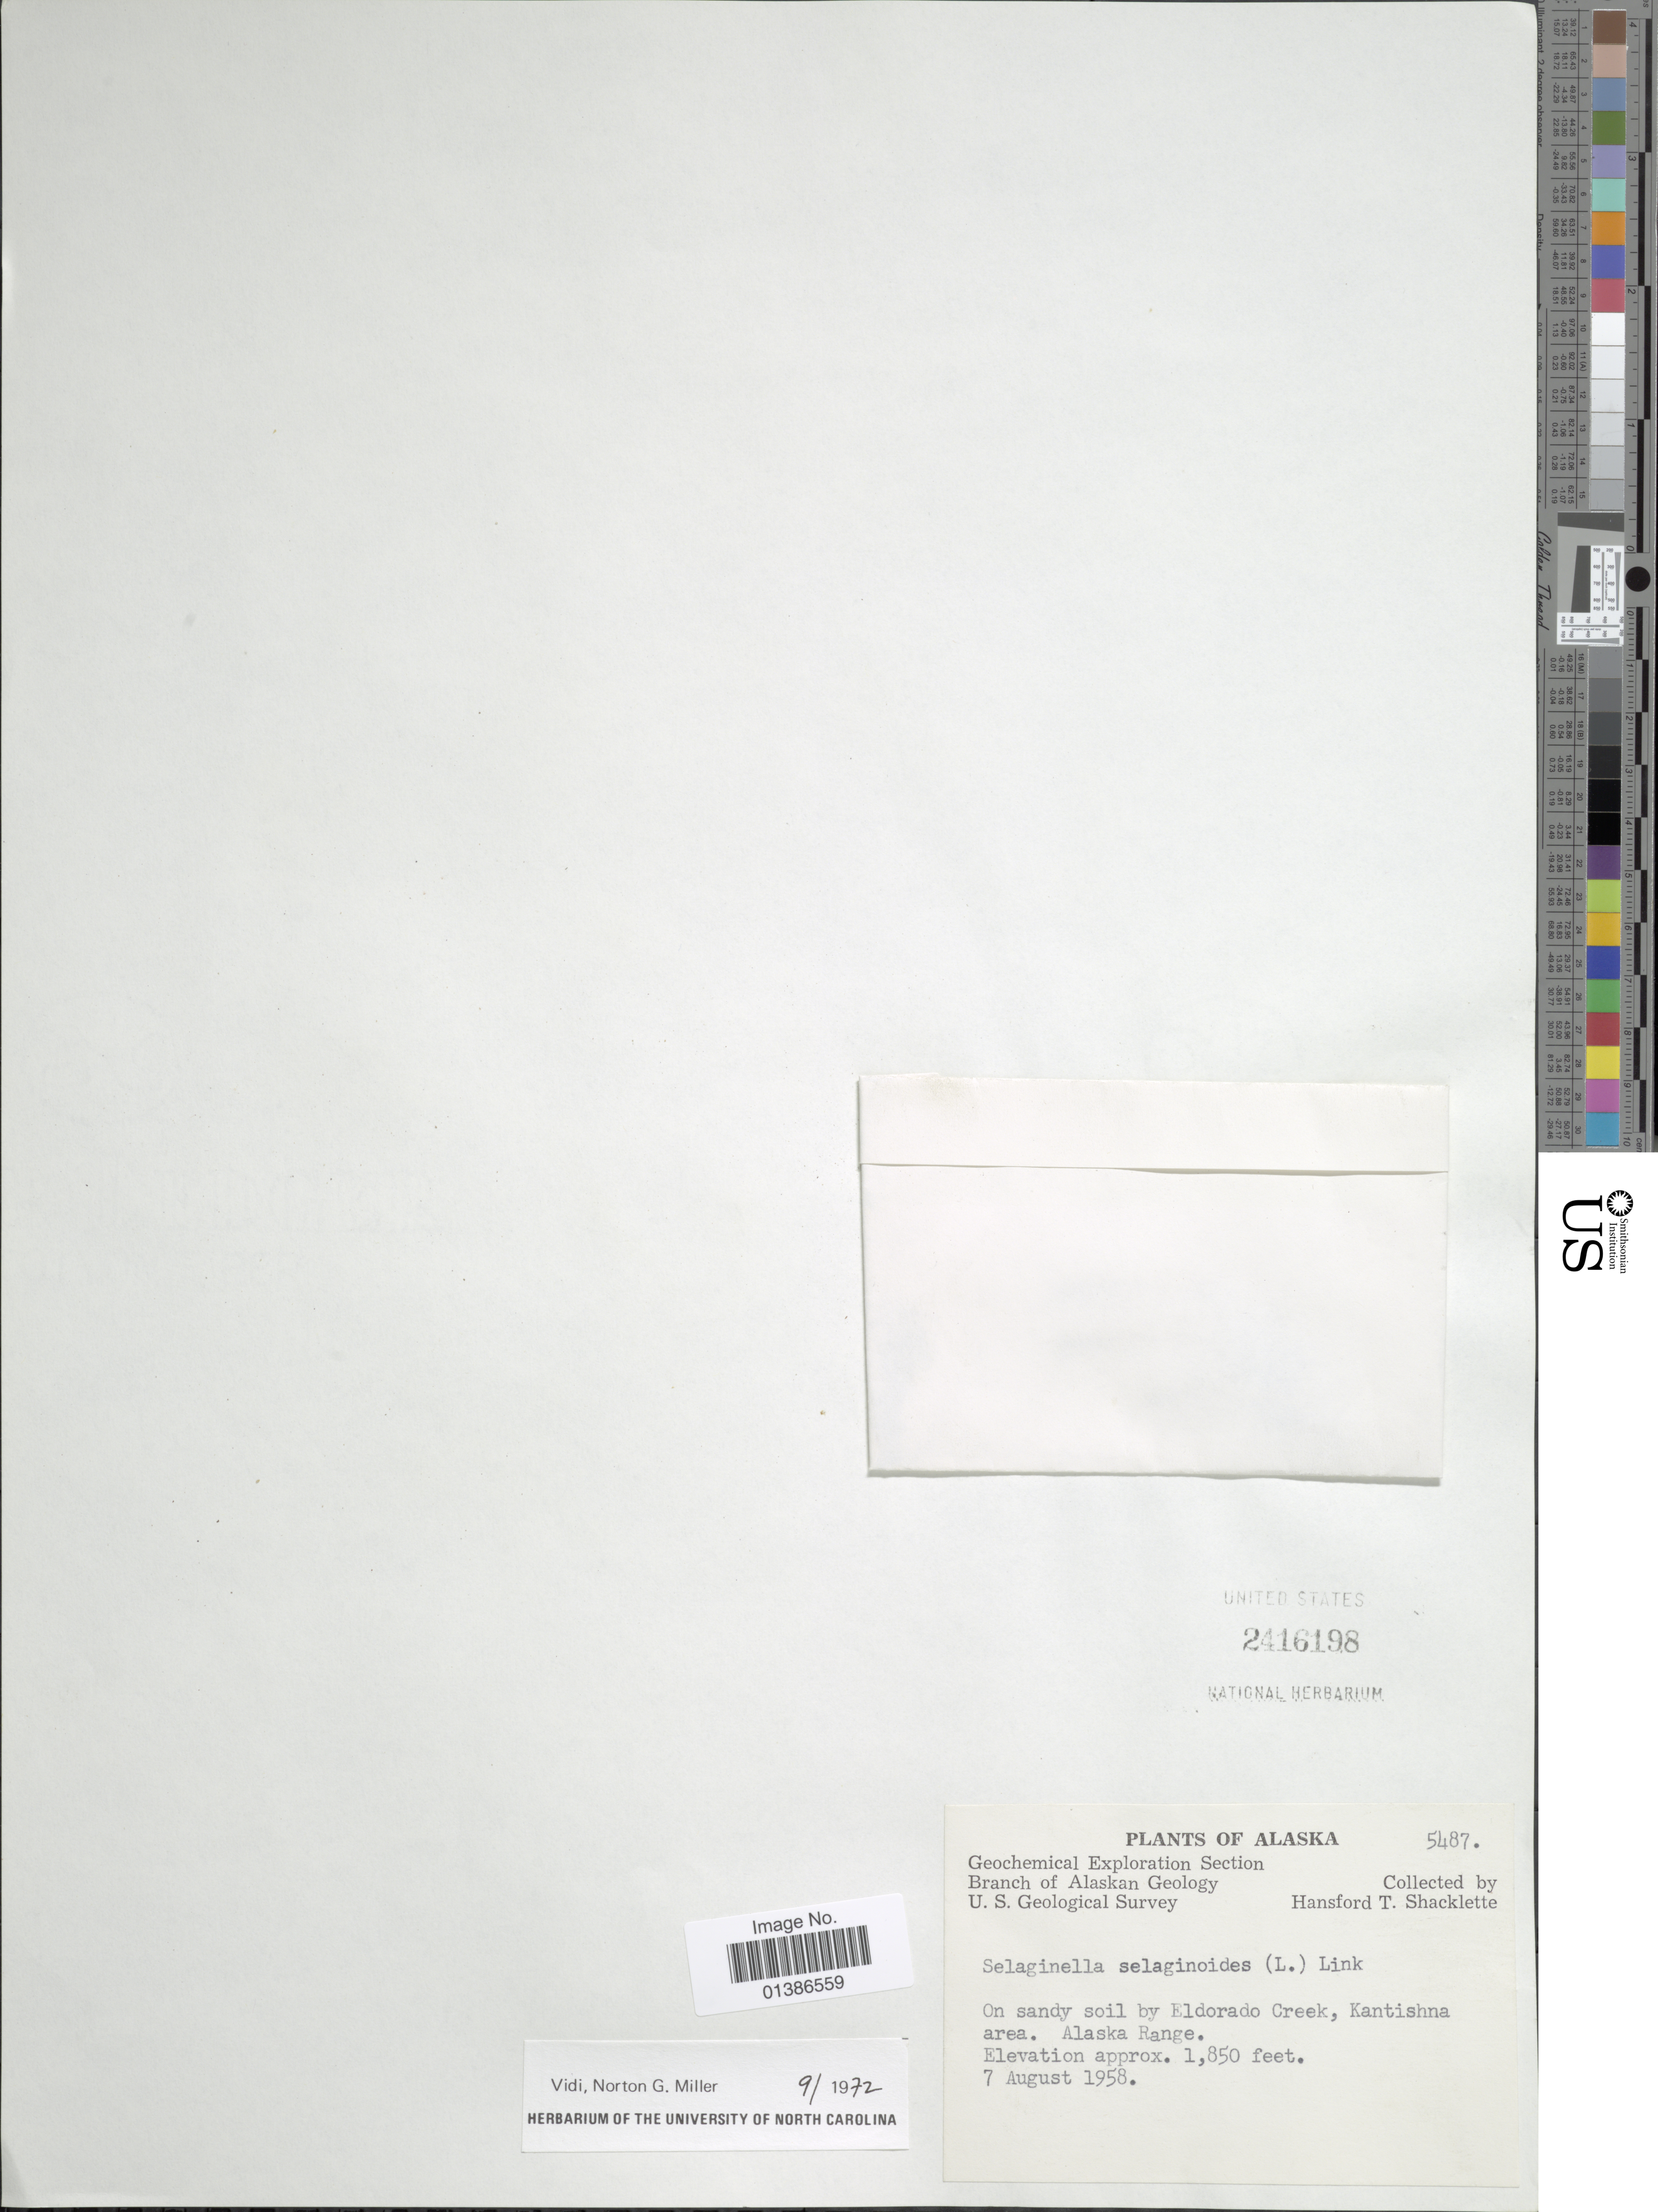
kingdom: Plantae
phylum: Tracheophyta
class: Lycopodiopsida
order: Selaginellales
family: Selaginellaceae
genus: Selaginella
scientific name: Selaginella selaginoides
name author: (L.) Link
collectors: H. Shacklette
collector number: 5487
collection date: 1958-08-07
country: United States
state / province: Alaska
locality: On sandy soil by Eldorado Creek, Kantishna area. Alaska Range.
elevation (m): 564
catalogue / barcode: US 2416198